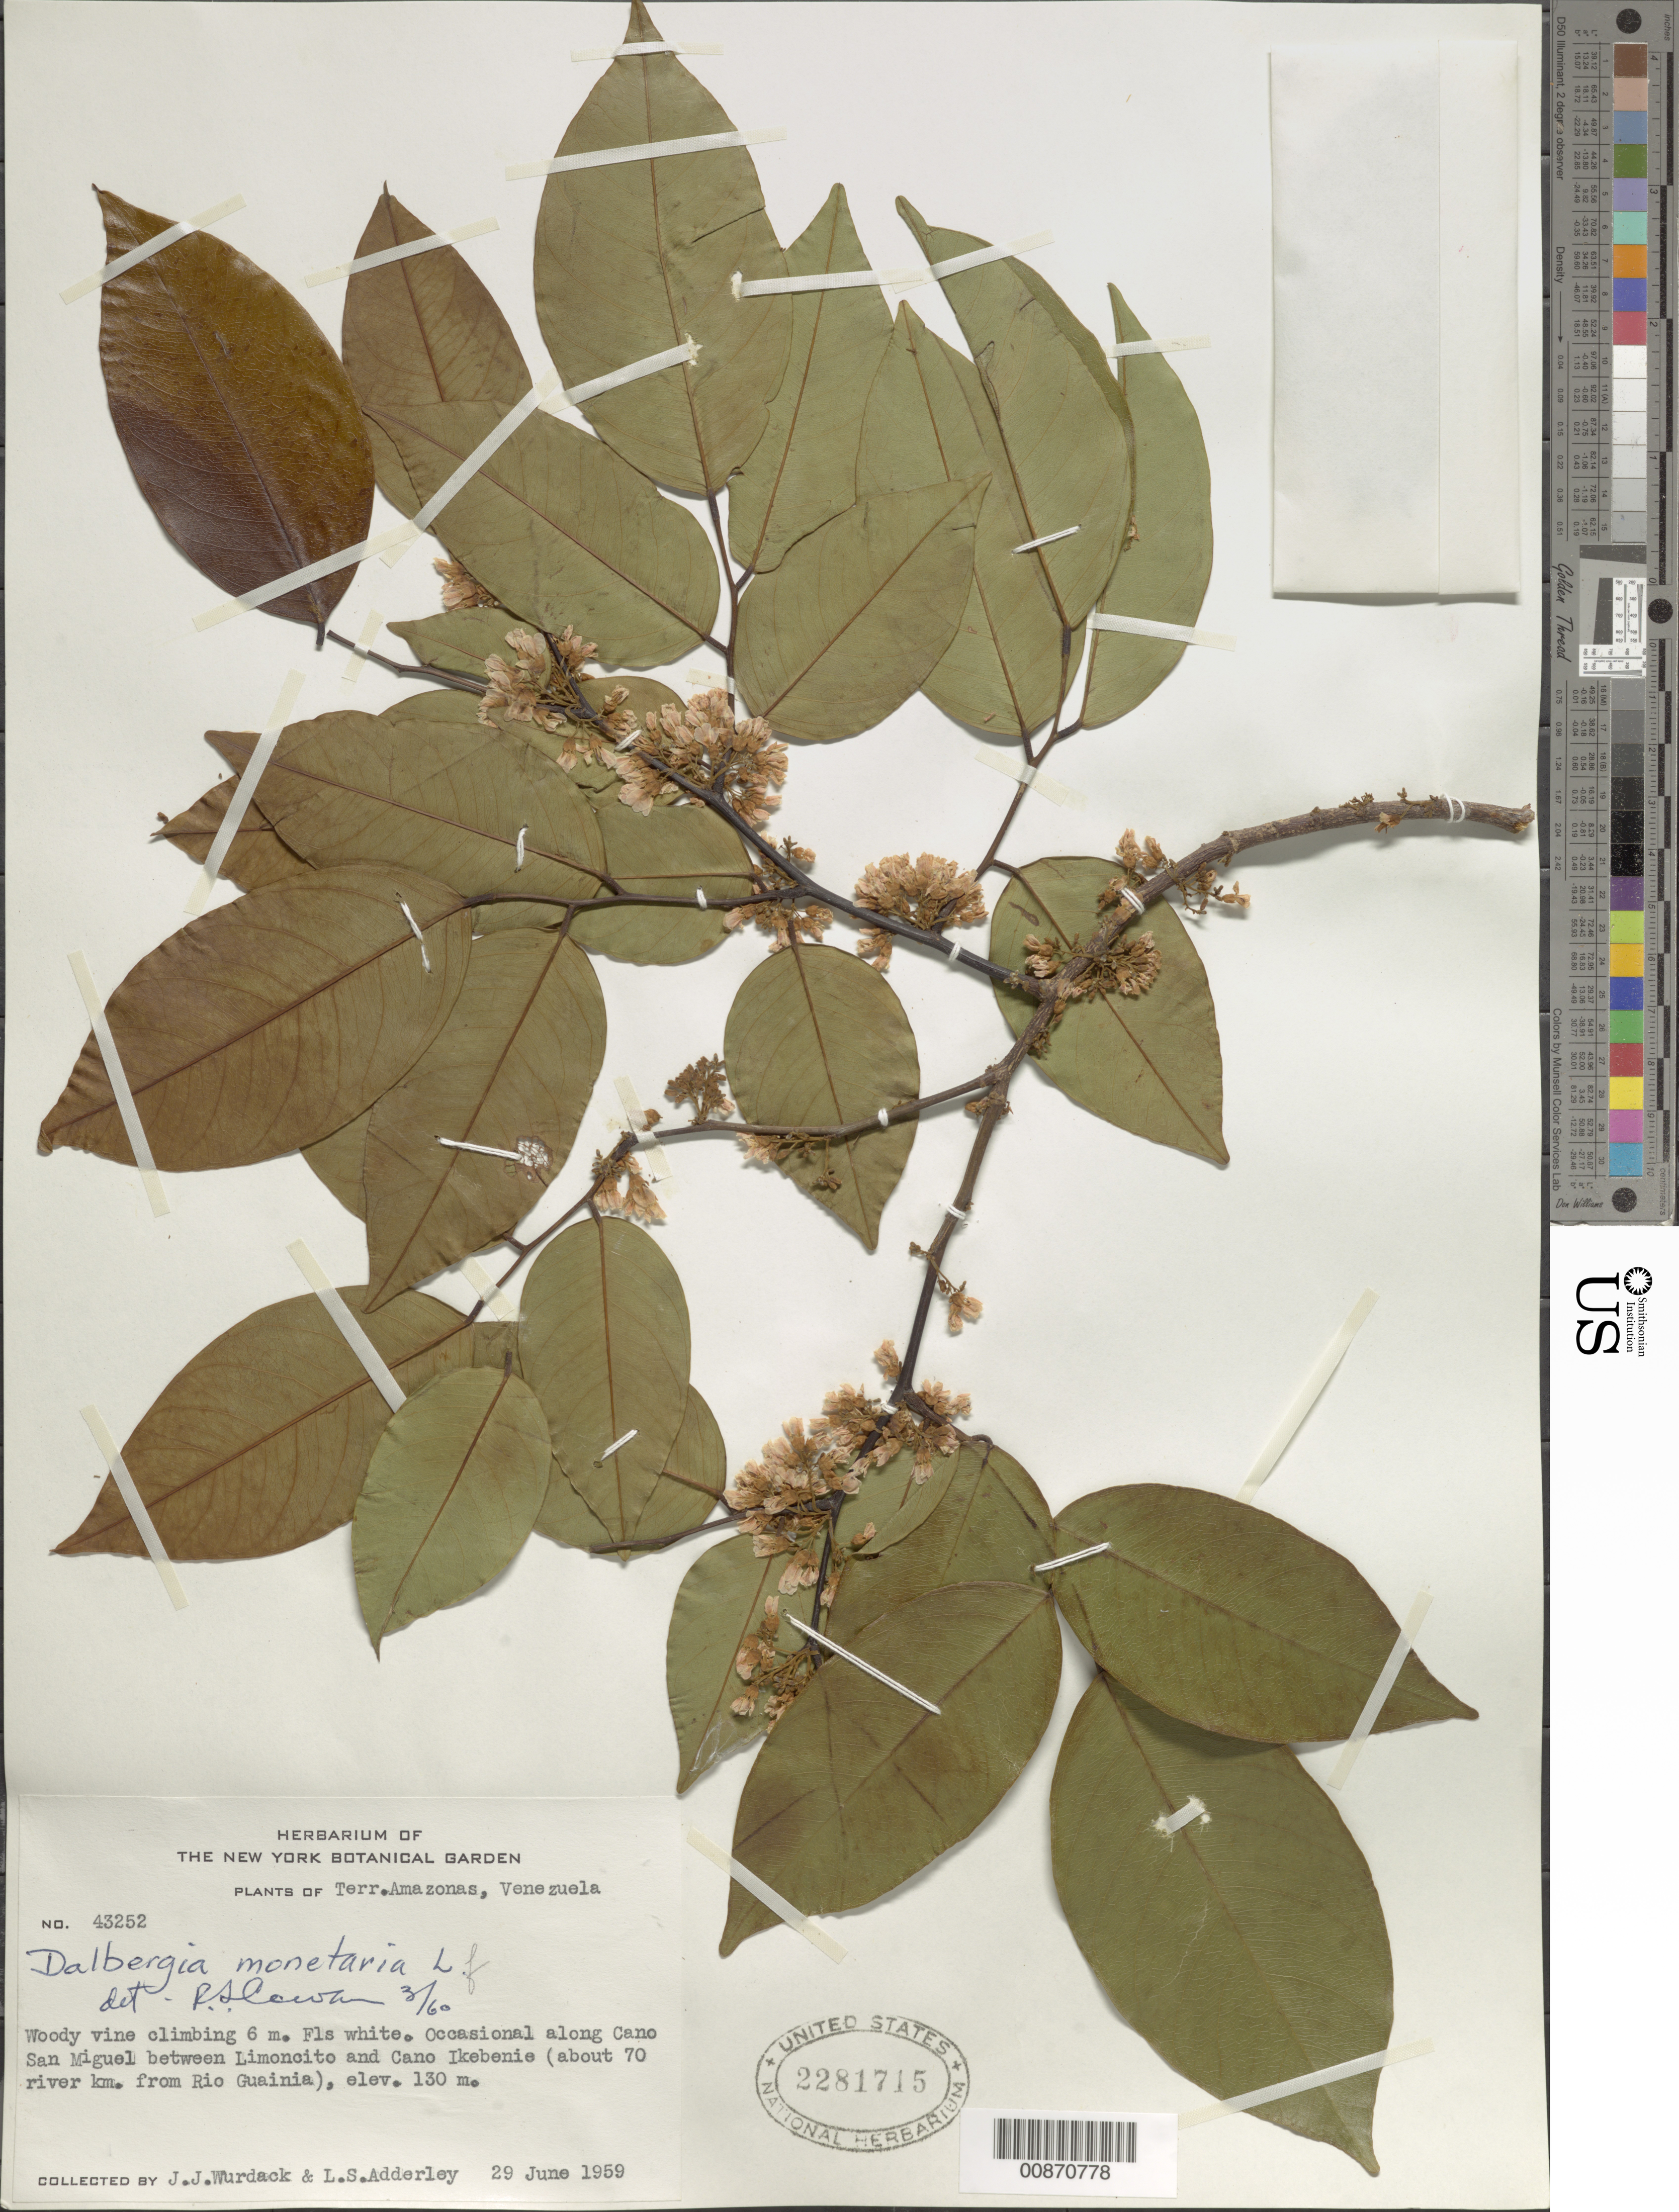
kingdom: Plantae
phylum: Tracheophyta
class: Magnoliopsida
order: Fabales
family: Fabaceae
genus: Dalbergia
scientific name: Dalbergia monetaria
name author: L. f.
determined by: Cowan, R. S.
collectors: J. J. Wurdack & L. S. Adderley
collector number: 43252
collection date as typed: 29-Jun-59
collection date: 1959-06-29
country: Venezuela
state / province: Amazonas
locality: Caño San Miguel, between Limoncito and Caño Ikebenie, Río Guainia (about 70 km from river mouth)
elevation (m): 130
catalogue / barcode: US 2281715